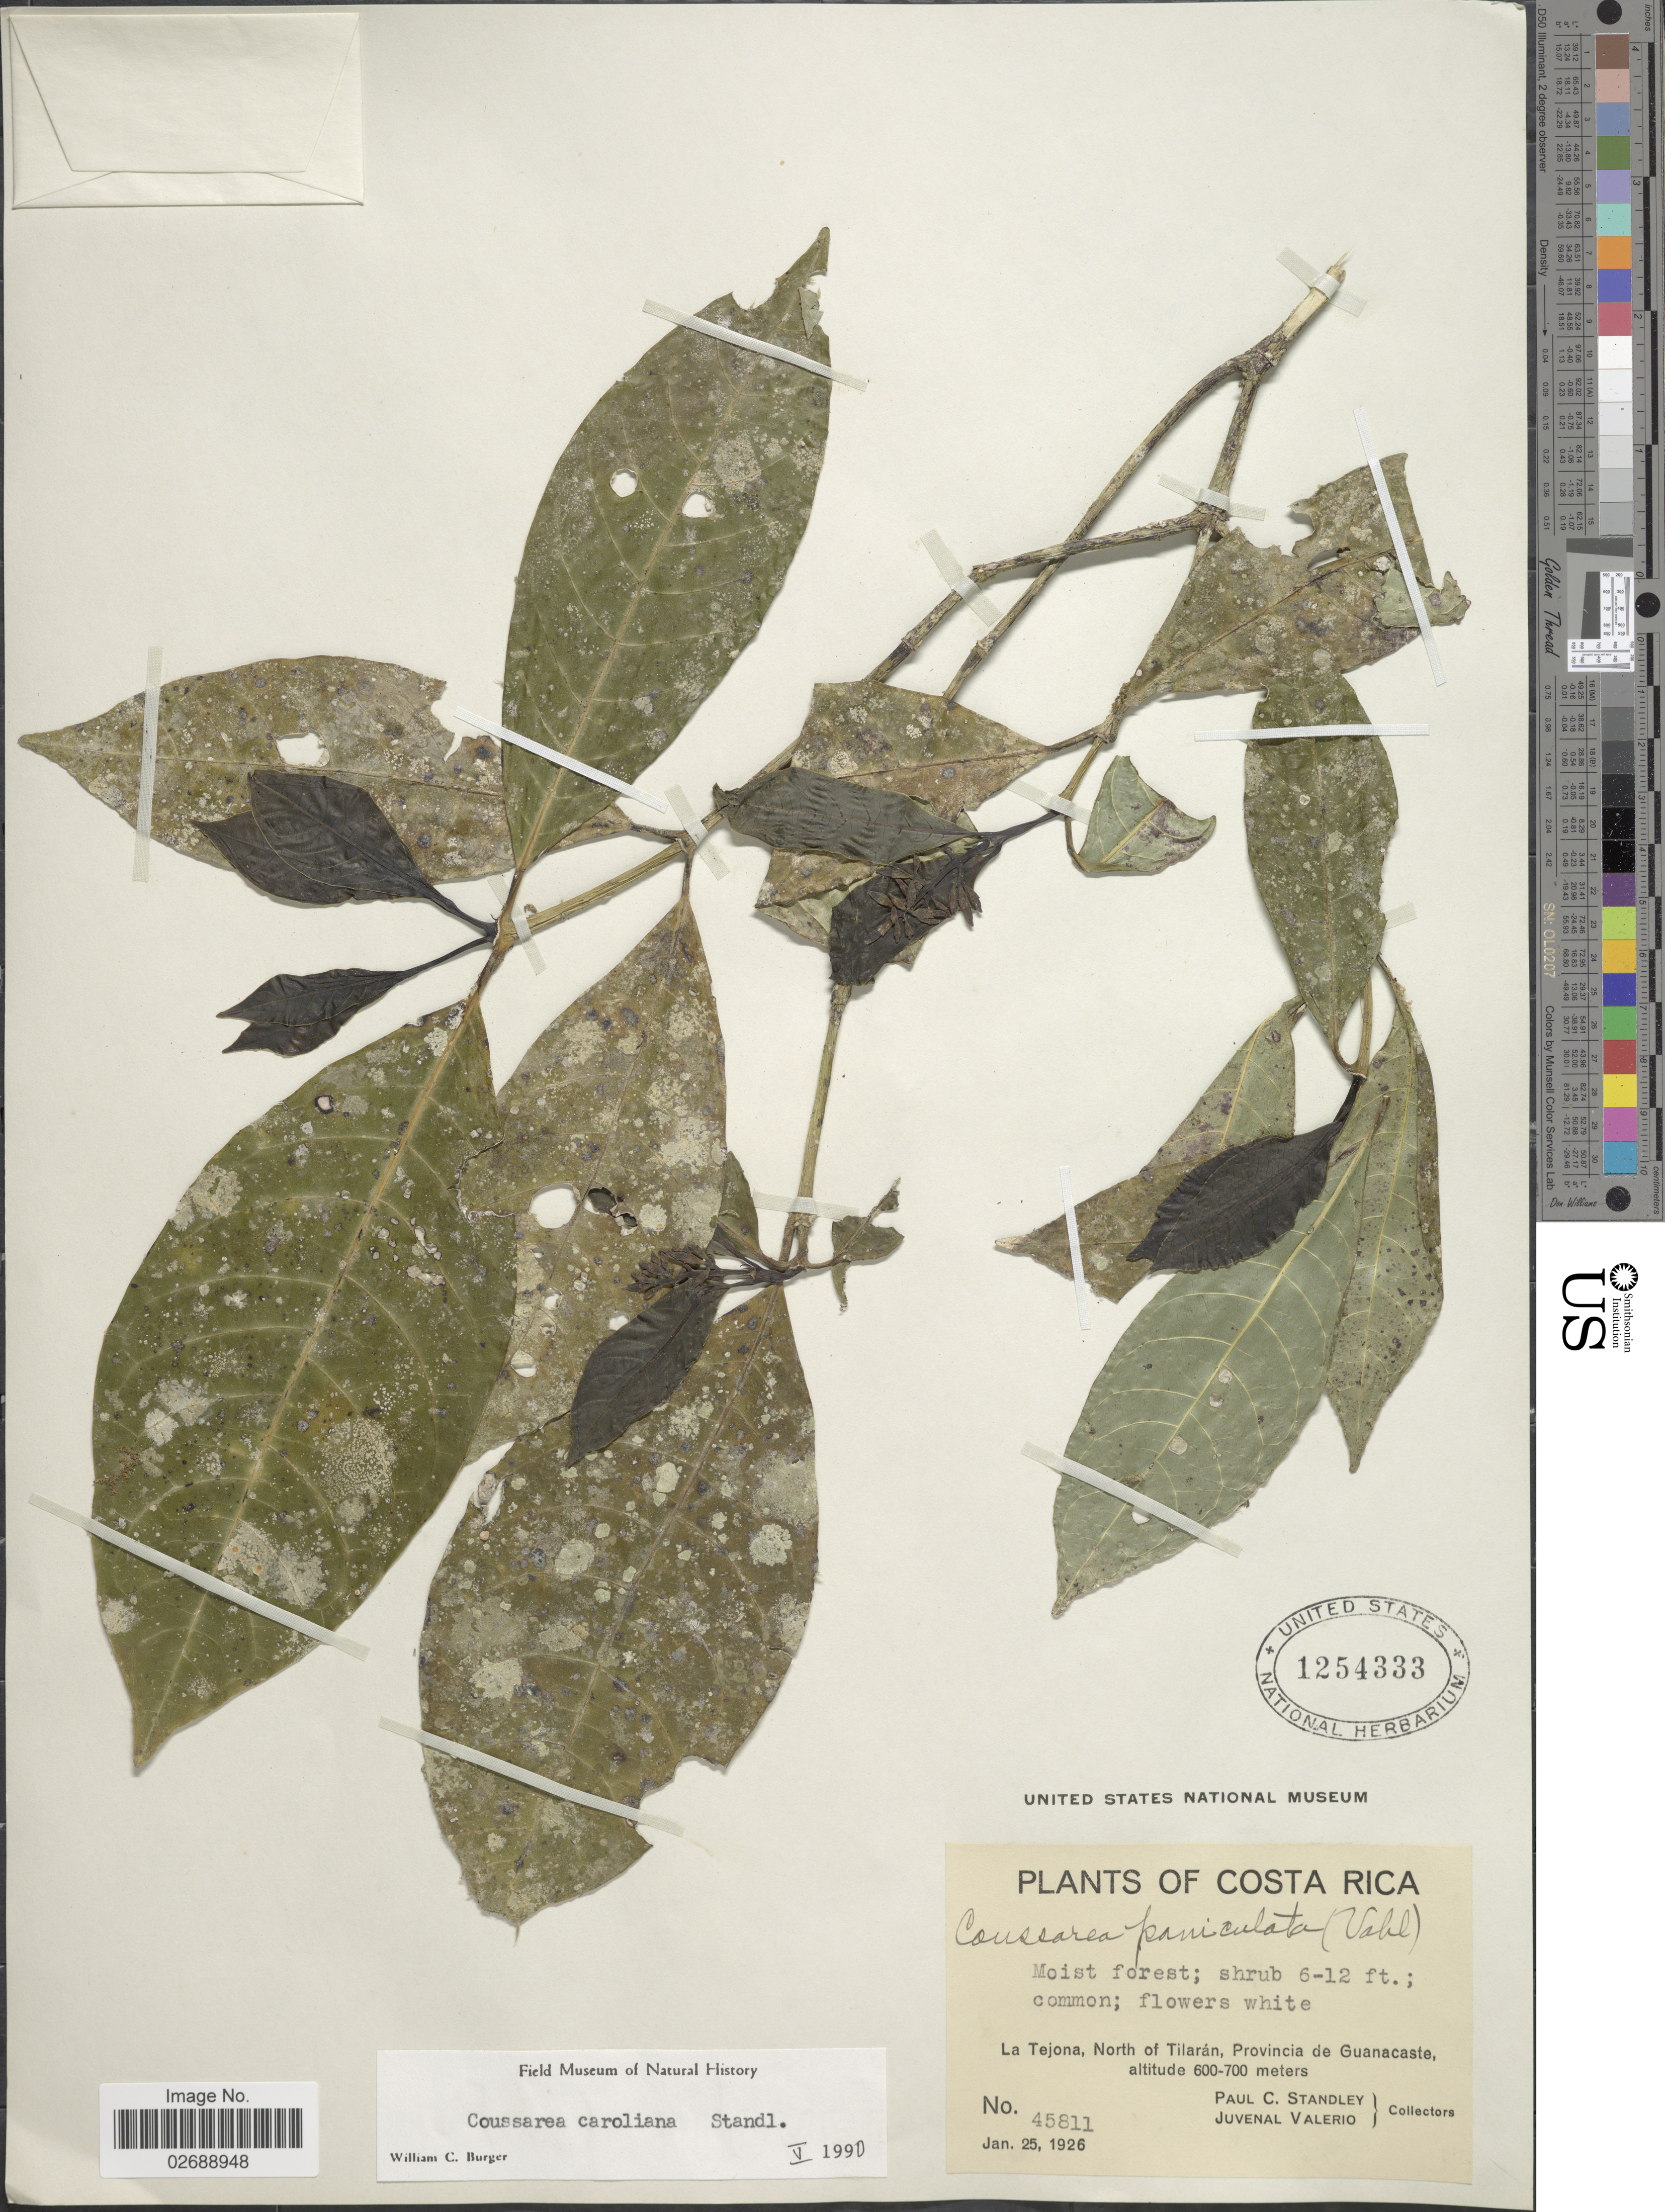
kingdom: Plantae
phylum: Tracheophyta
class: Magnoliopsida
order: Gentianales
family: Rubiaceae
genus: Coussarea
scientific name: Coussarea caroliana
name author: Standl.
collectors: P. C. Standley & J. Valerio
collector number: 45811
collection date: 1926-01-25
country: Costa Rica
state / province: Guanacaste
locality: La Tejona, North of Tilaran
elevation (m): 600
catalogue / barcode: US 1254333